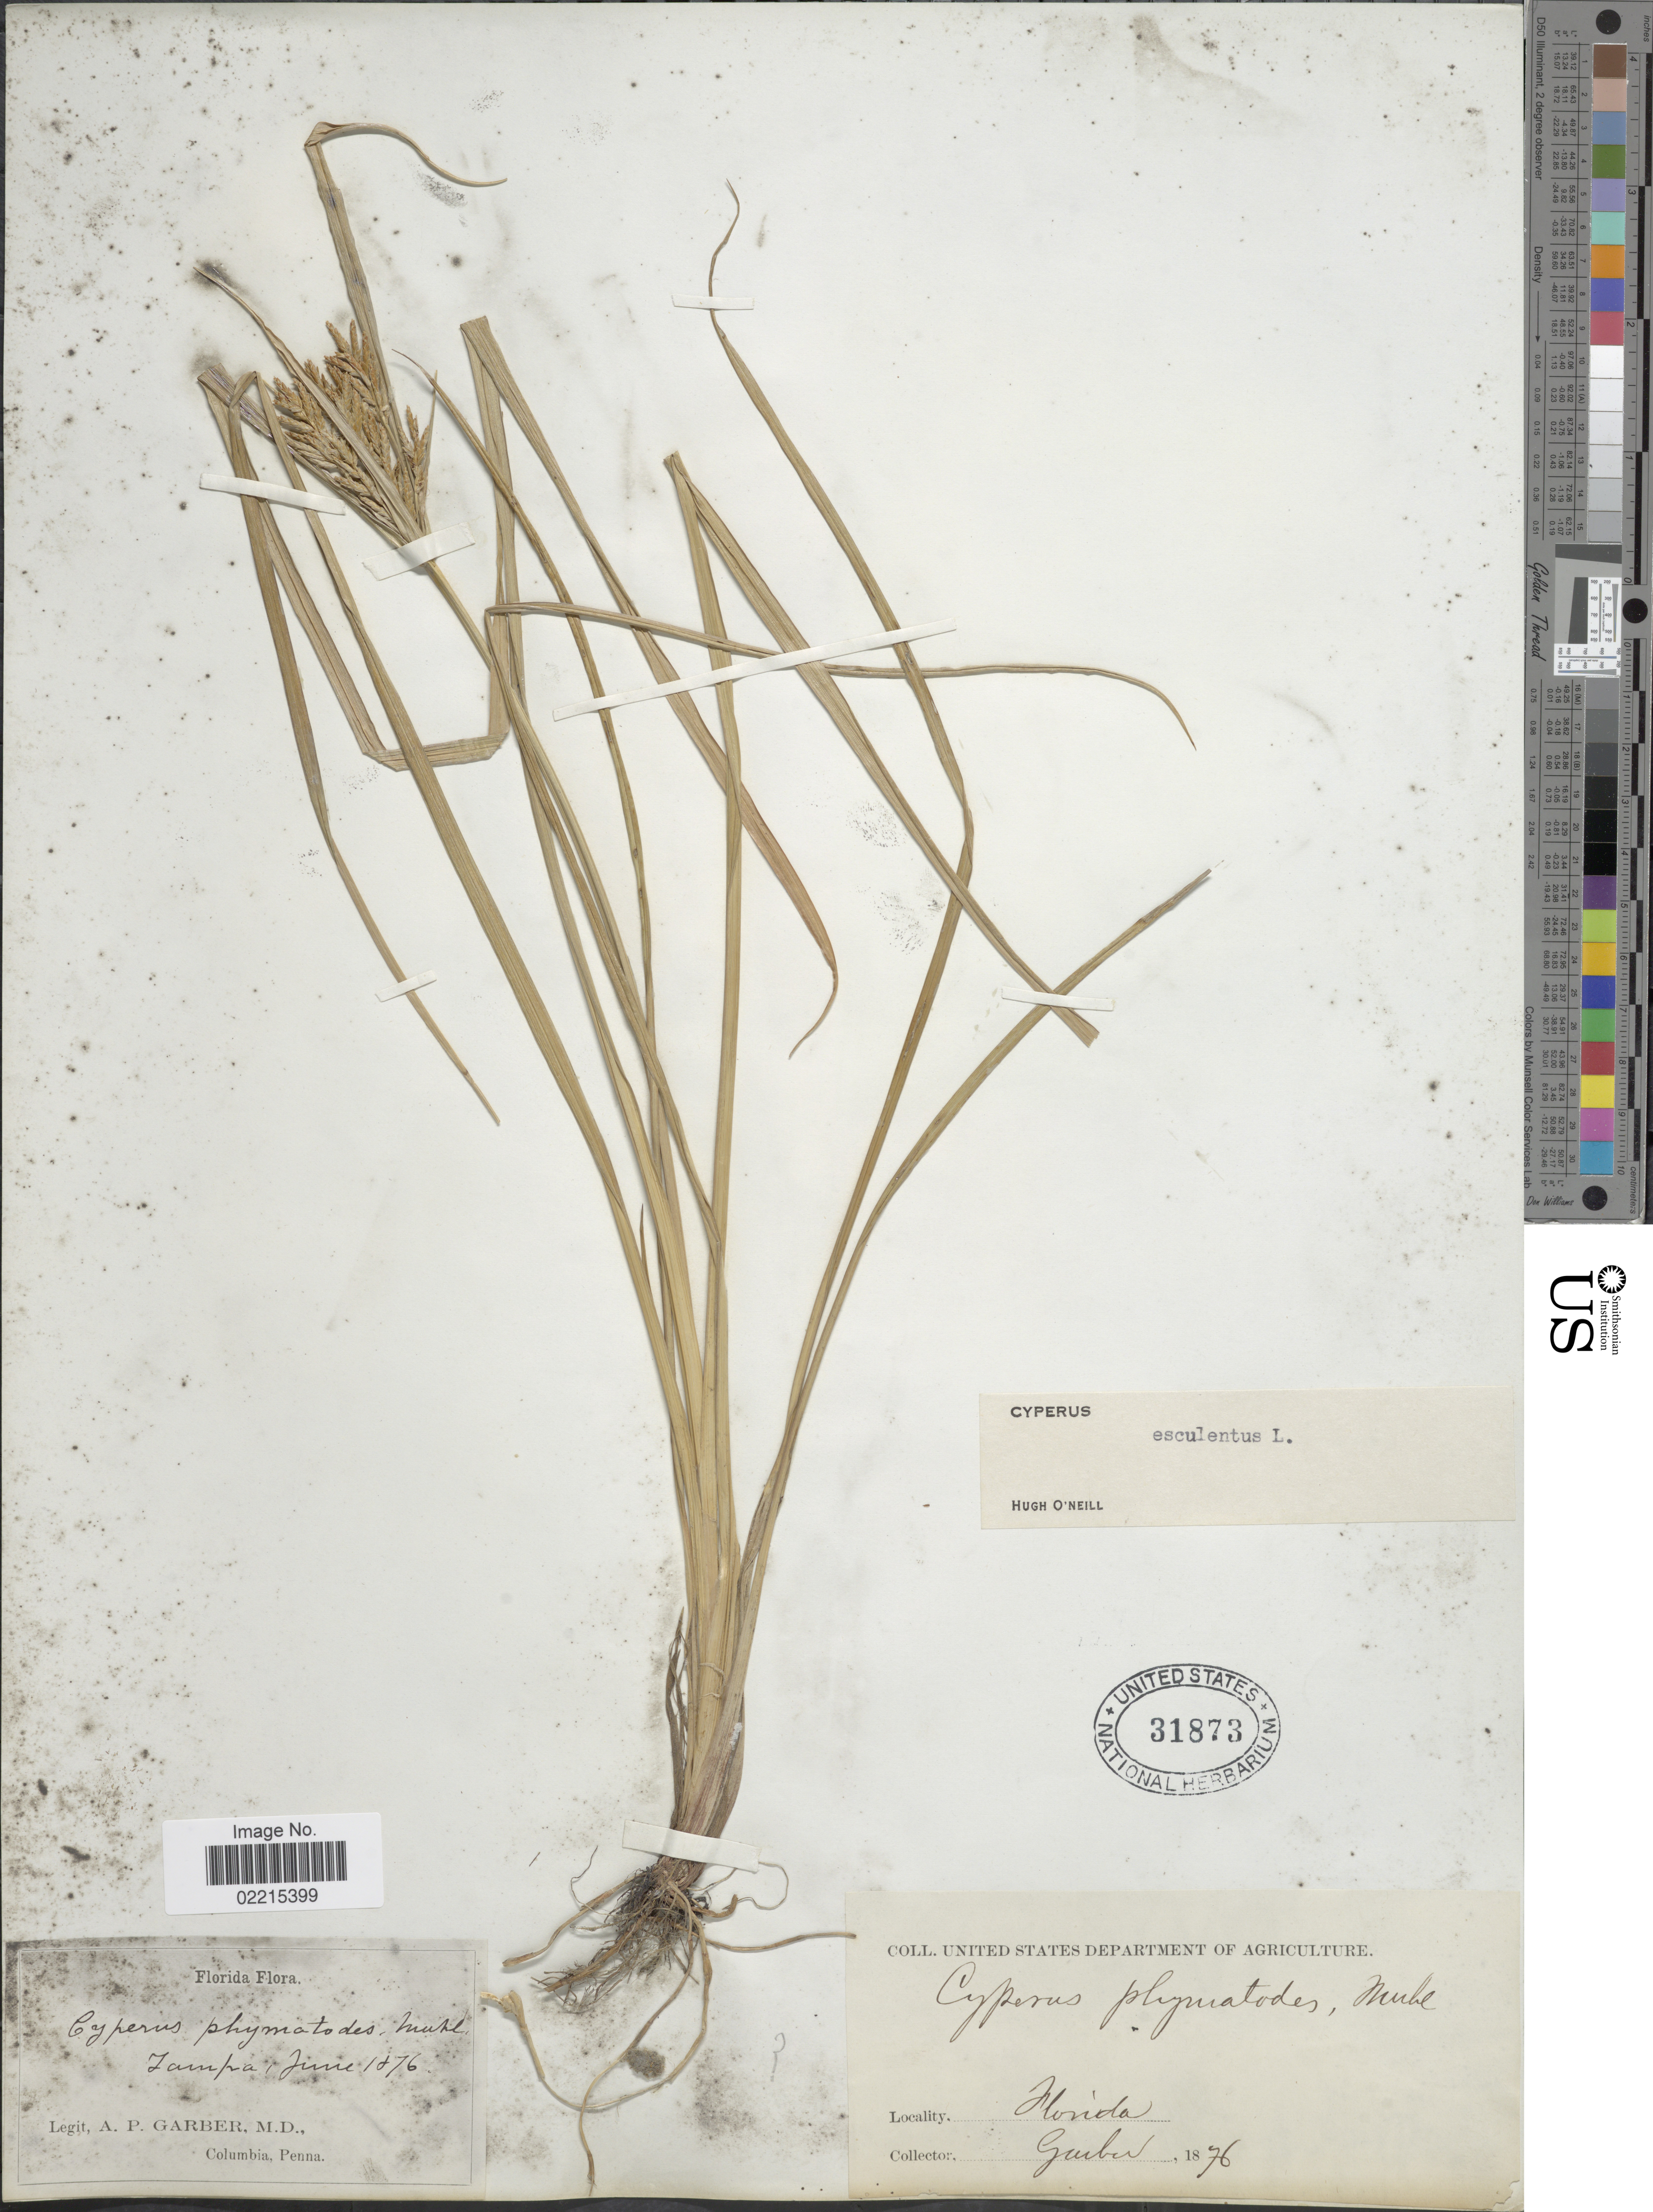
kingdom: Plantae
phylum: Tracheophyta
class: Liliopsida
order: Poales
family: Cyperaceae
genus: Cyperus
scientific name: Cyperus esculentus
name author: L.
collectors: A. P. Garber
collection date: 1876-06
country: United States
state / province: Florida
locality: Tampa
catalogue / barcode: US 31873